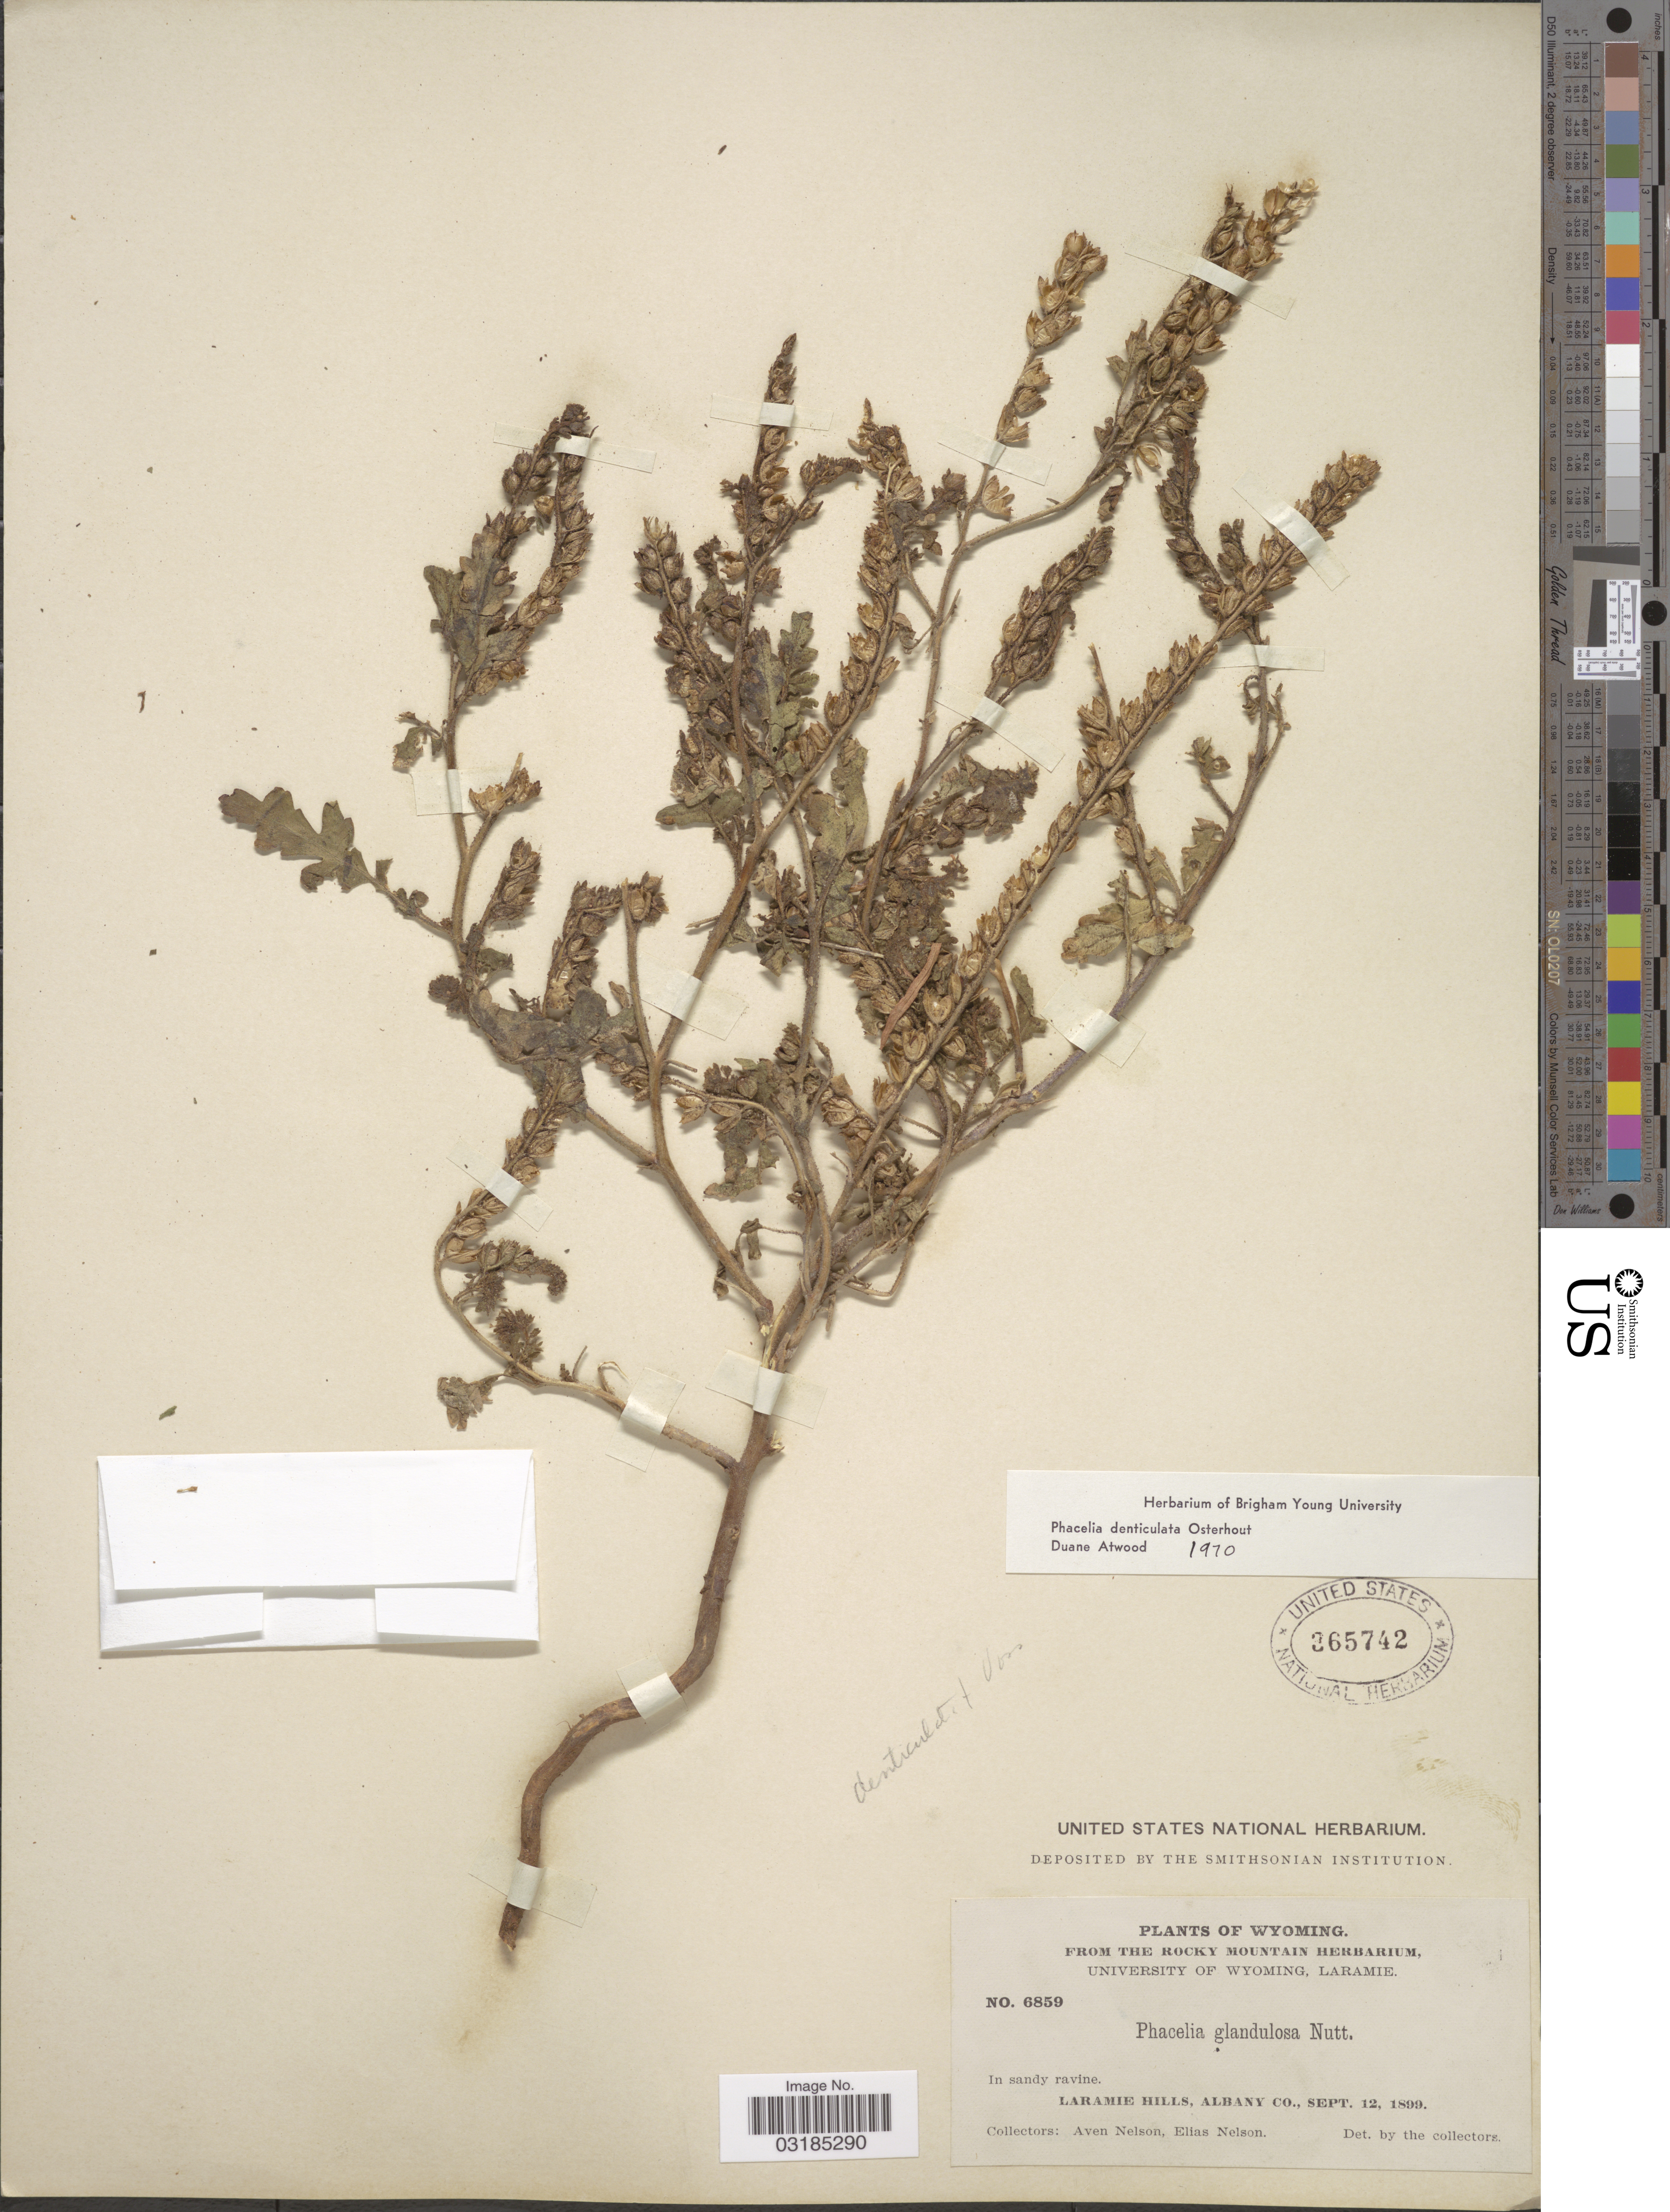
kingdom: Plantae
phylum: Tracheophyta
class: Magnoliopsida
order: Boraginales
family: Hydrophyllaceae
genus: Phacelia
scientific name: Phacelia denticulata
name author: Osterh.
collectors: A. Nelson & E. Nelson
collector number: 6859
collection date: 1899-09-12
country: United States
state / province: Wyoming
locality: Laramie Hills, Albany Co.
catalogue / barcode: US 365742